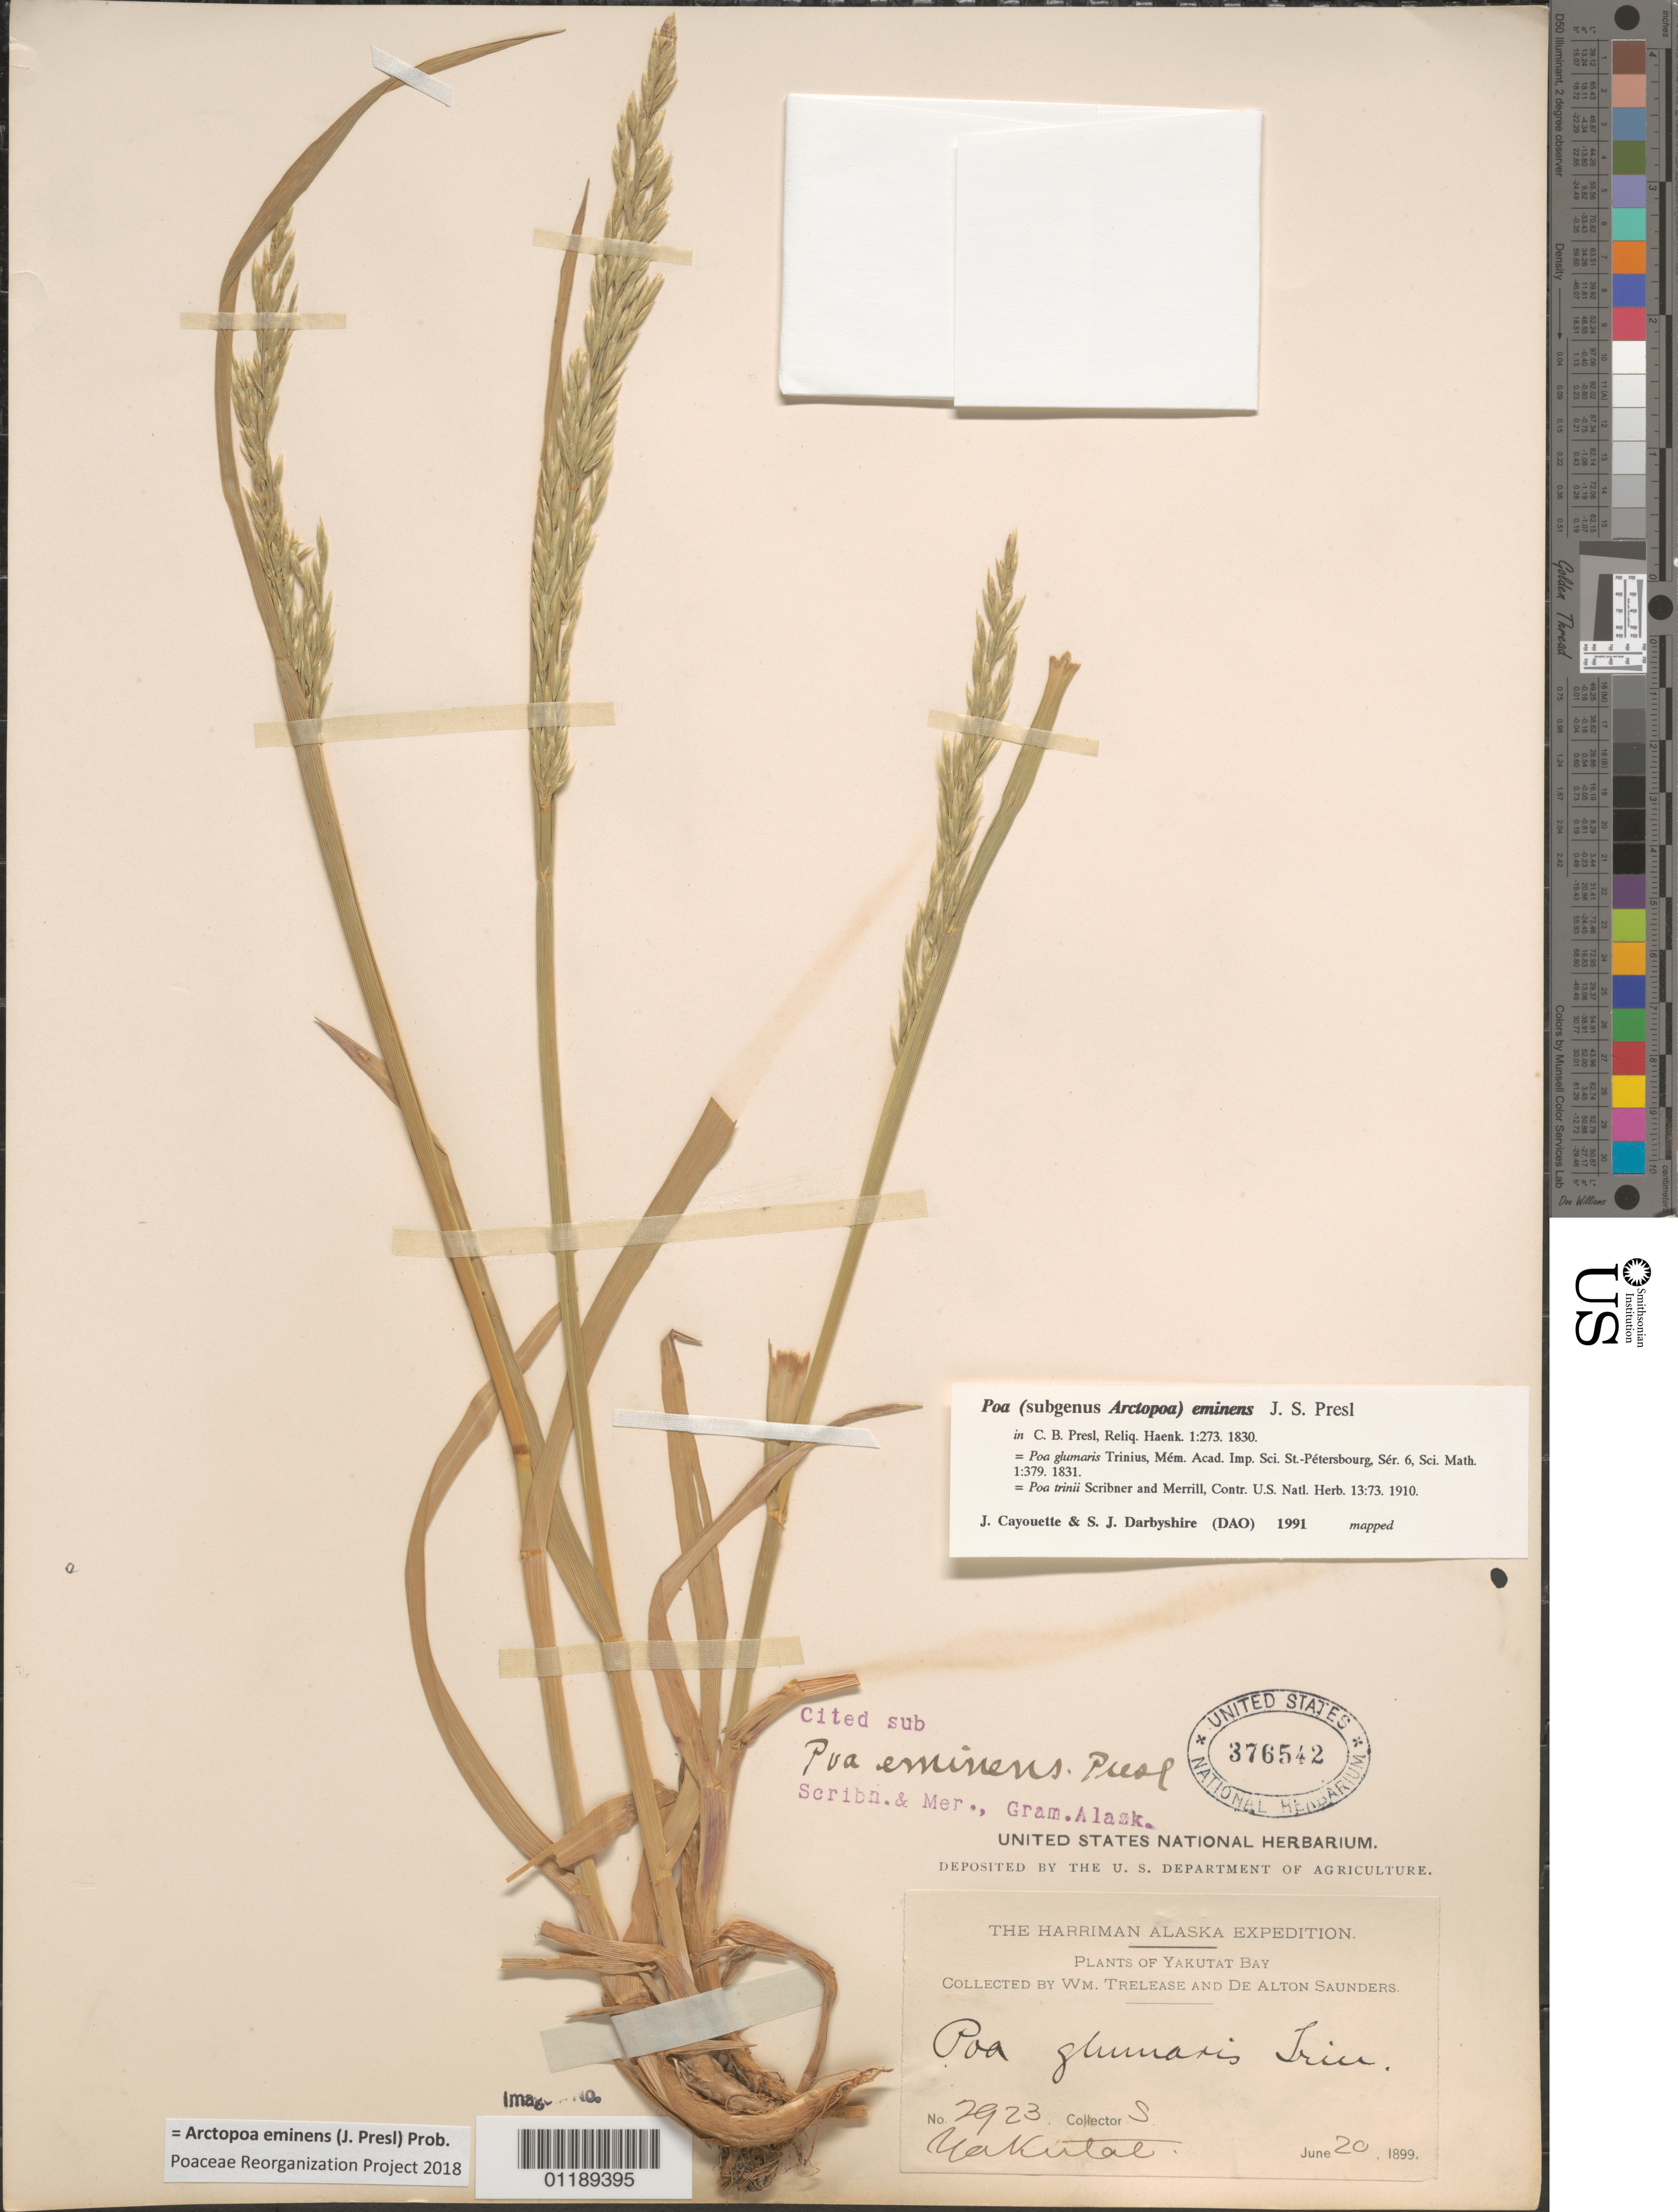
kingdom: Plantae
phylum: Tracheophyta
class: Liliopsida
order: Poales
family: Poaceae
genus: Arctopoa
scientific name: Arctopoa eminens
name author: (J. Presl) Prob.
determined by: Poaceae Reorganization Project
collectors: W. Trelease & D. Saunders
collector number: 2923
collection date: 1899-06-20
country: United States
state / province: Alaska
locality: Yakutat.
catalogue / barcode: US 376542